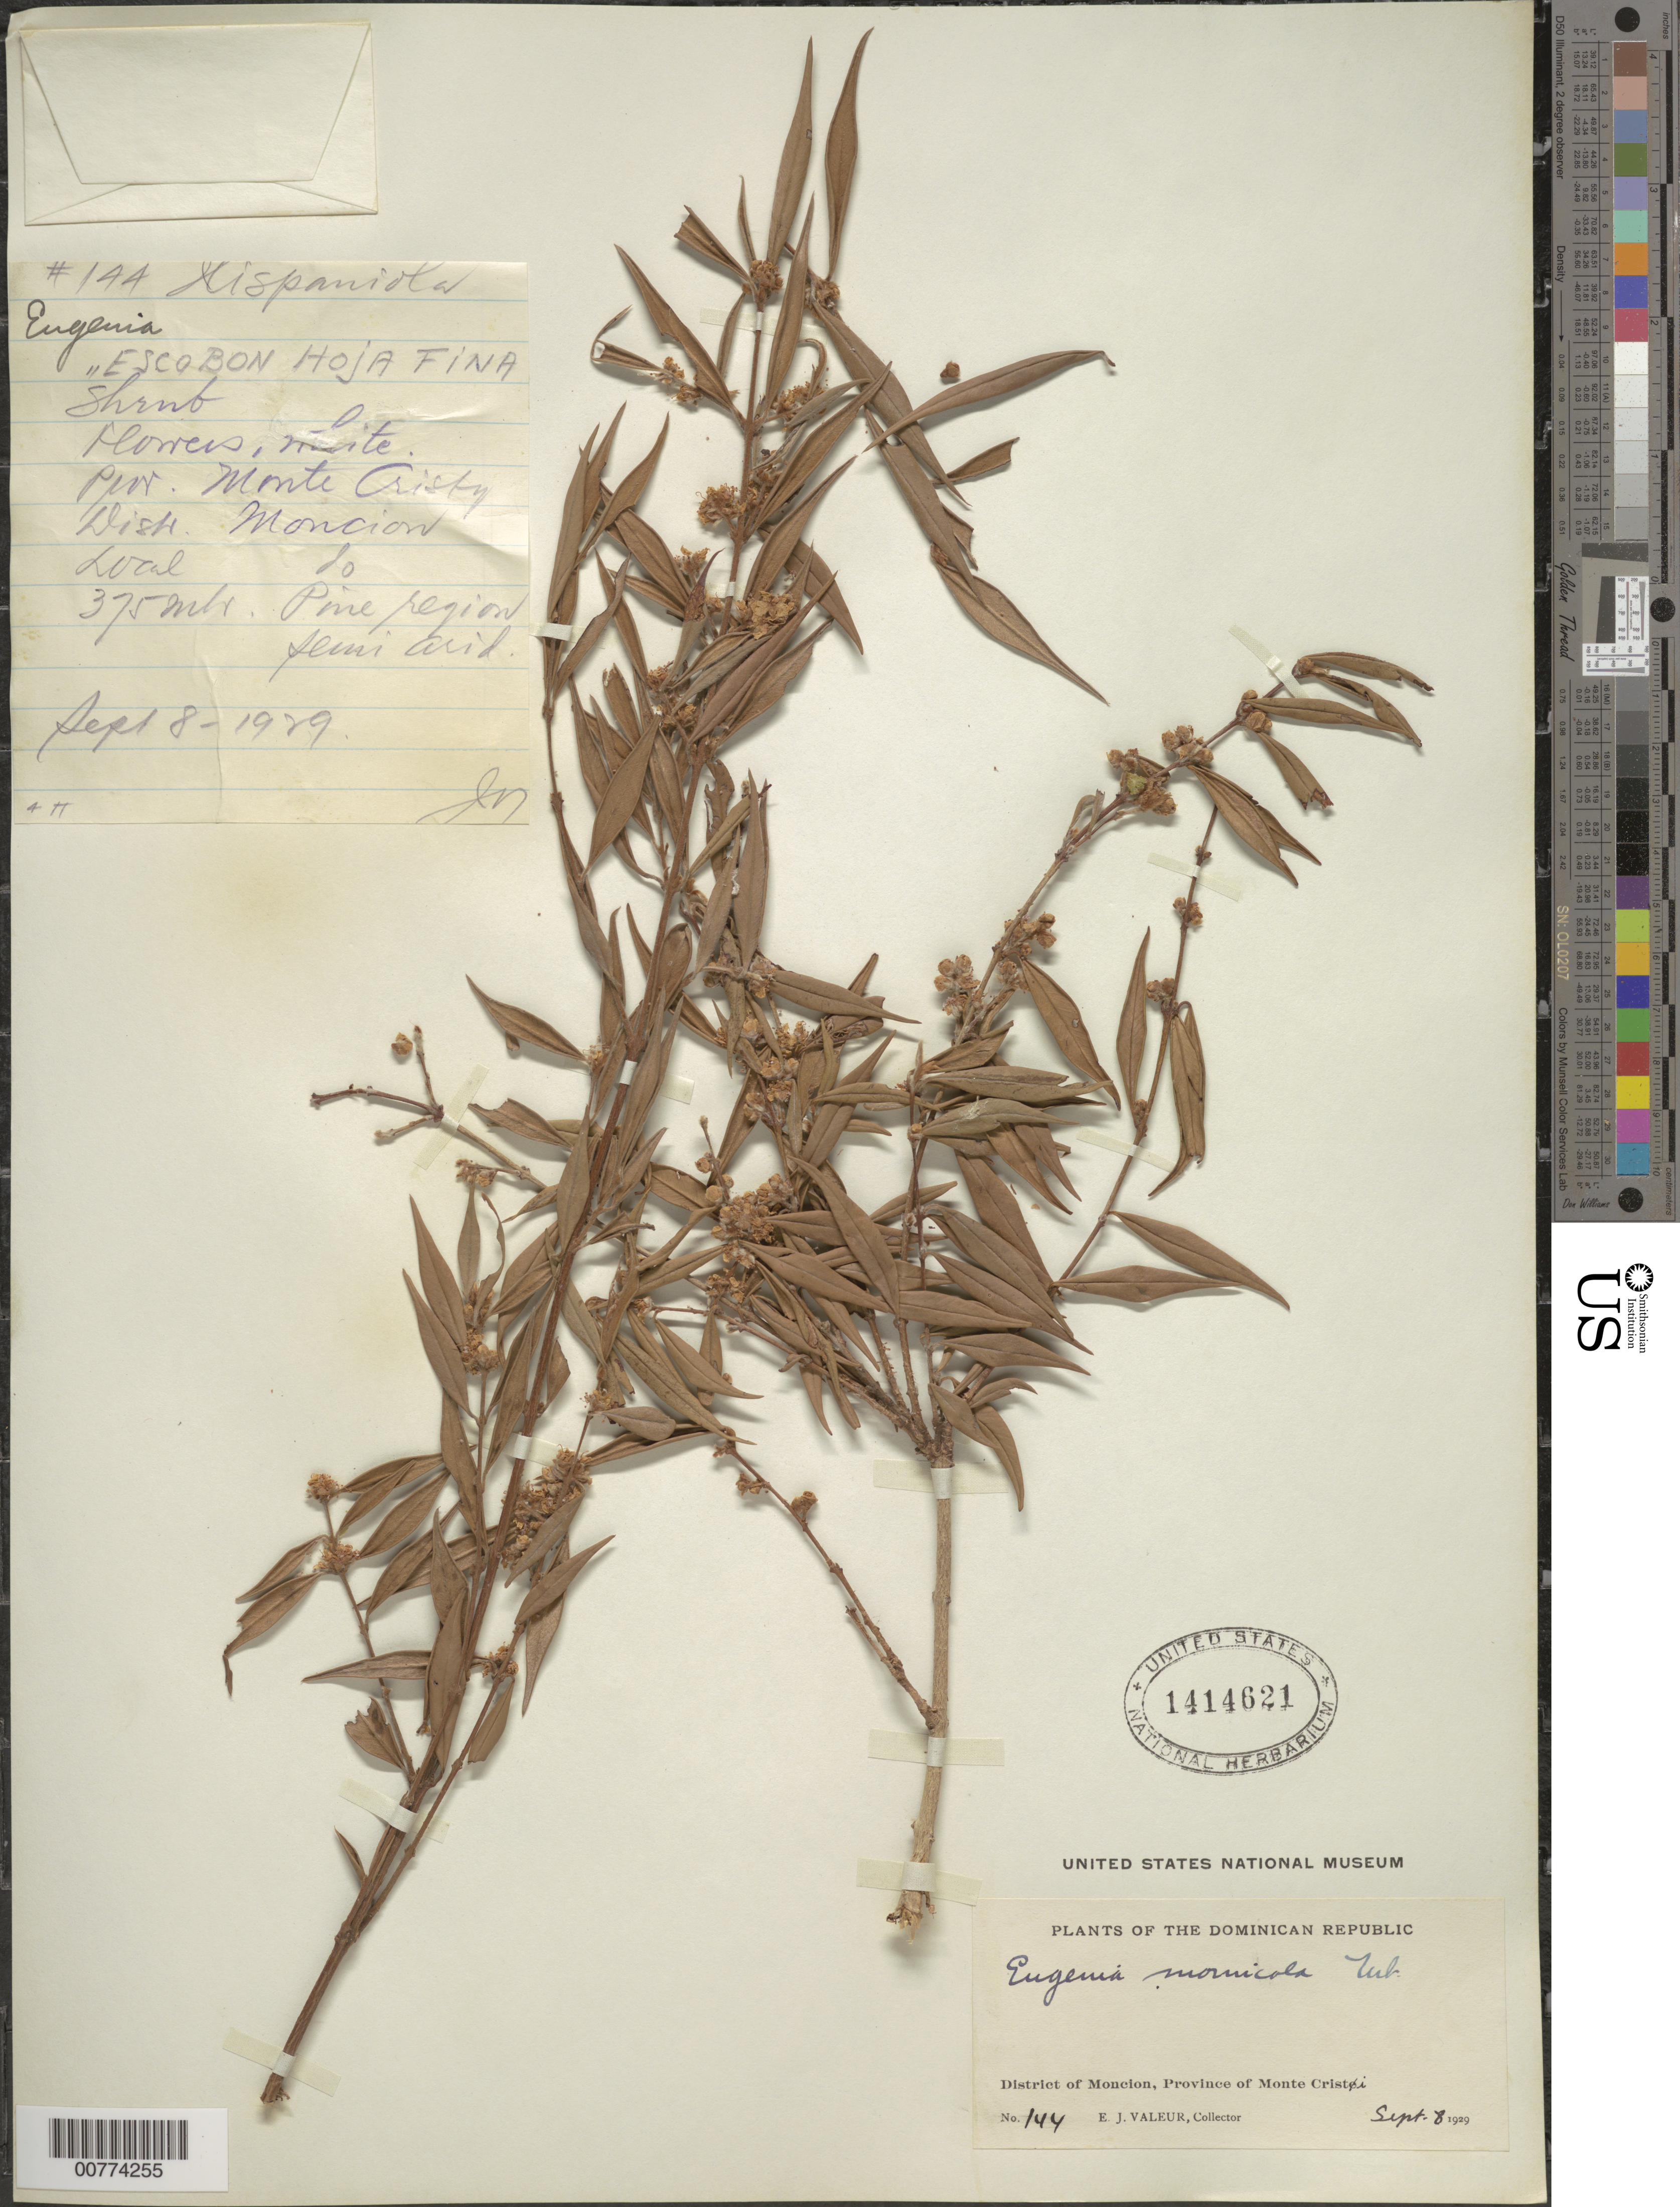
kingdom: Plantae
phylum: Tracheophyta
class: Magnoliopsida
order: Myrtales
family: Myrtaceae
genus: Eugenia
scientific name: Eugenia isabeliana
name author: Kiaersk.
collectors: E. Valeur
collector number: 144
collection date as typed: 08 Sep 1929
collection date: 1929-09-08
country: Dominican Republic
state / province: Monte Cristi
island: Hispaniola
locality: Monción.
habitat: Semi arid pine region.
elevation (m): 375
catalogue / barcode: US 1414621